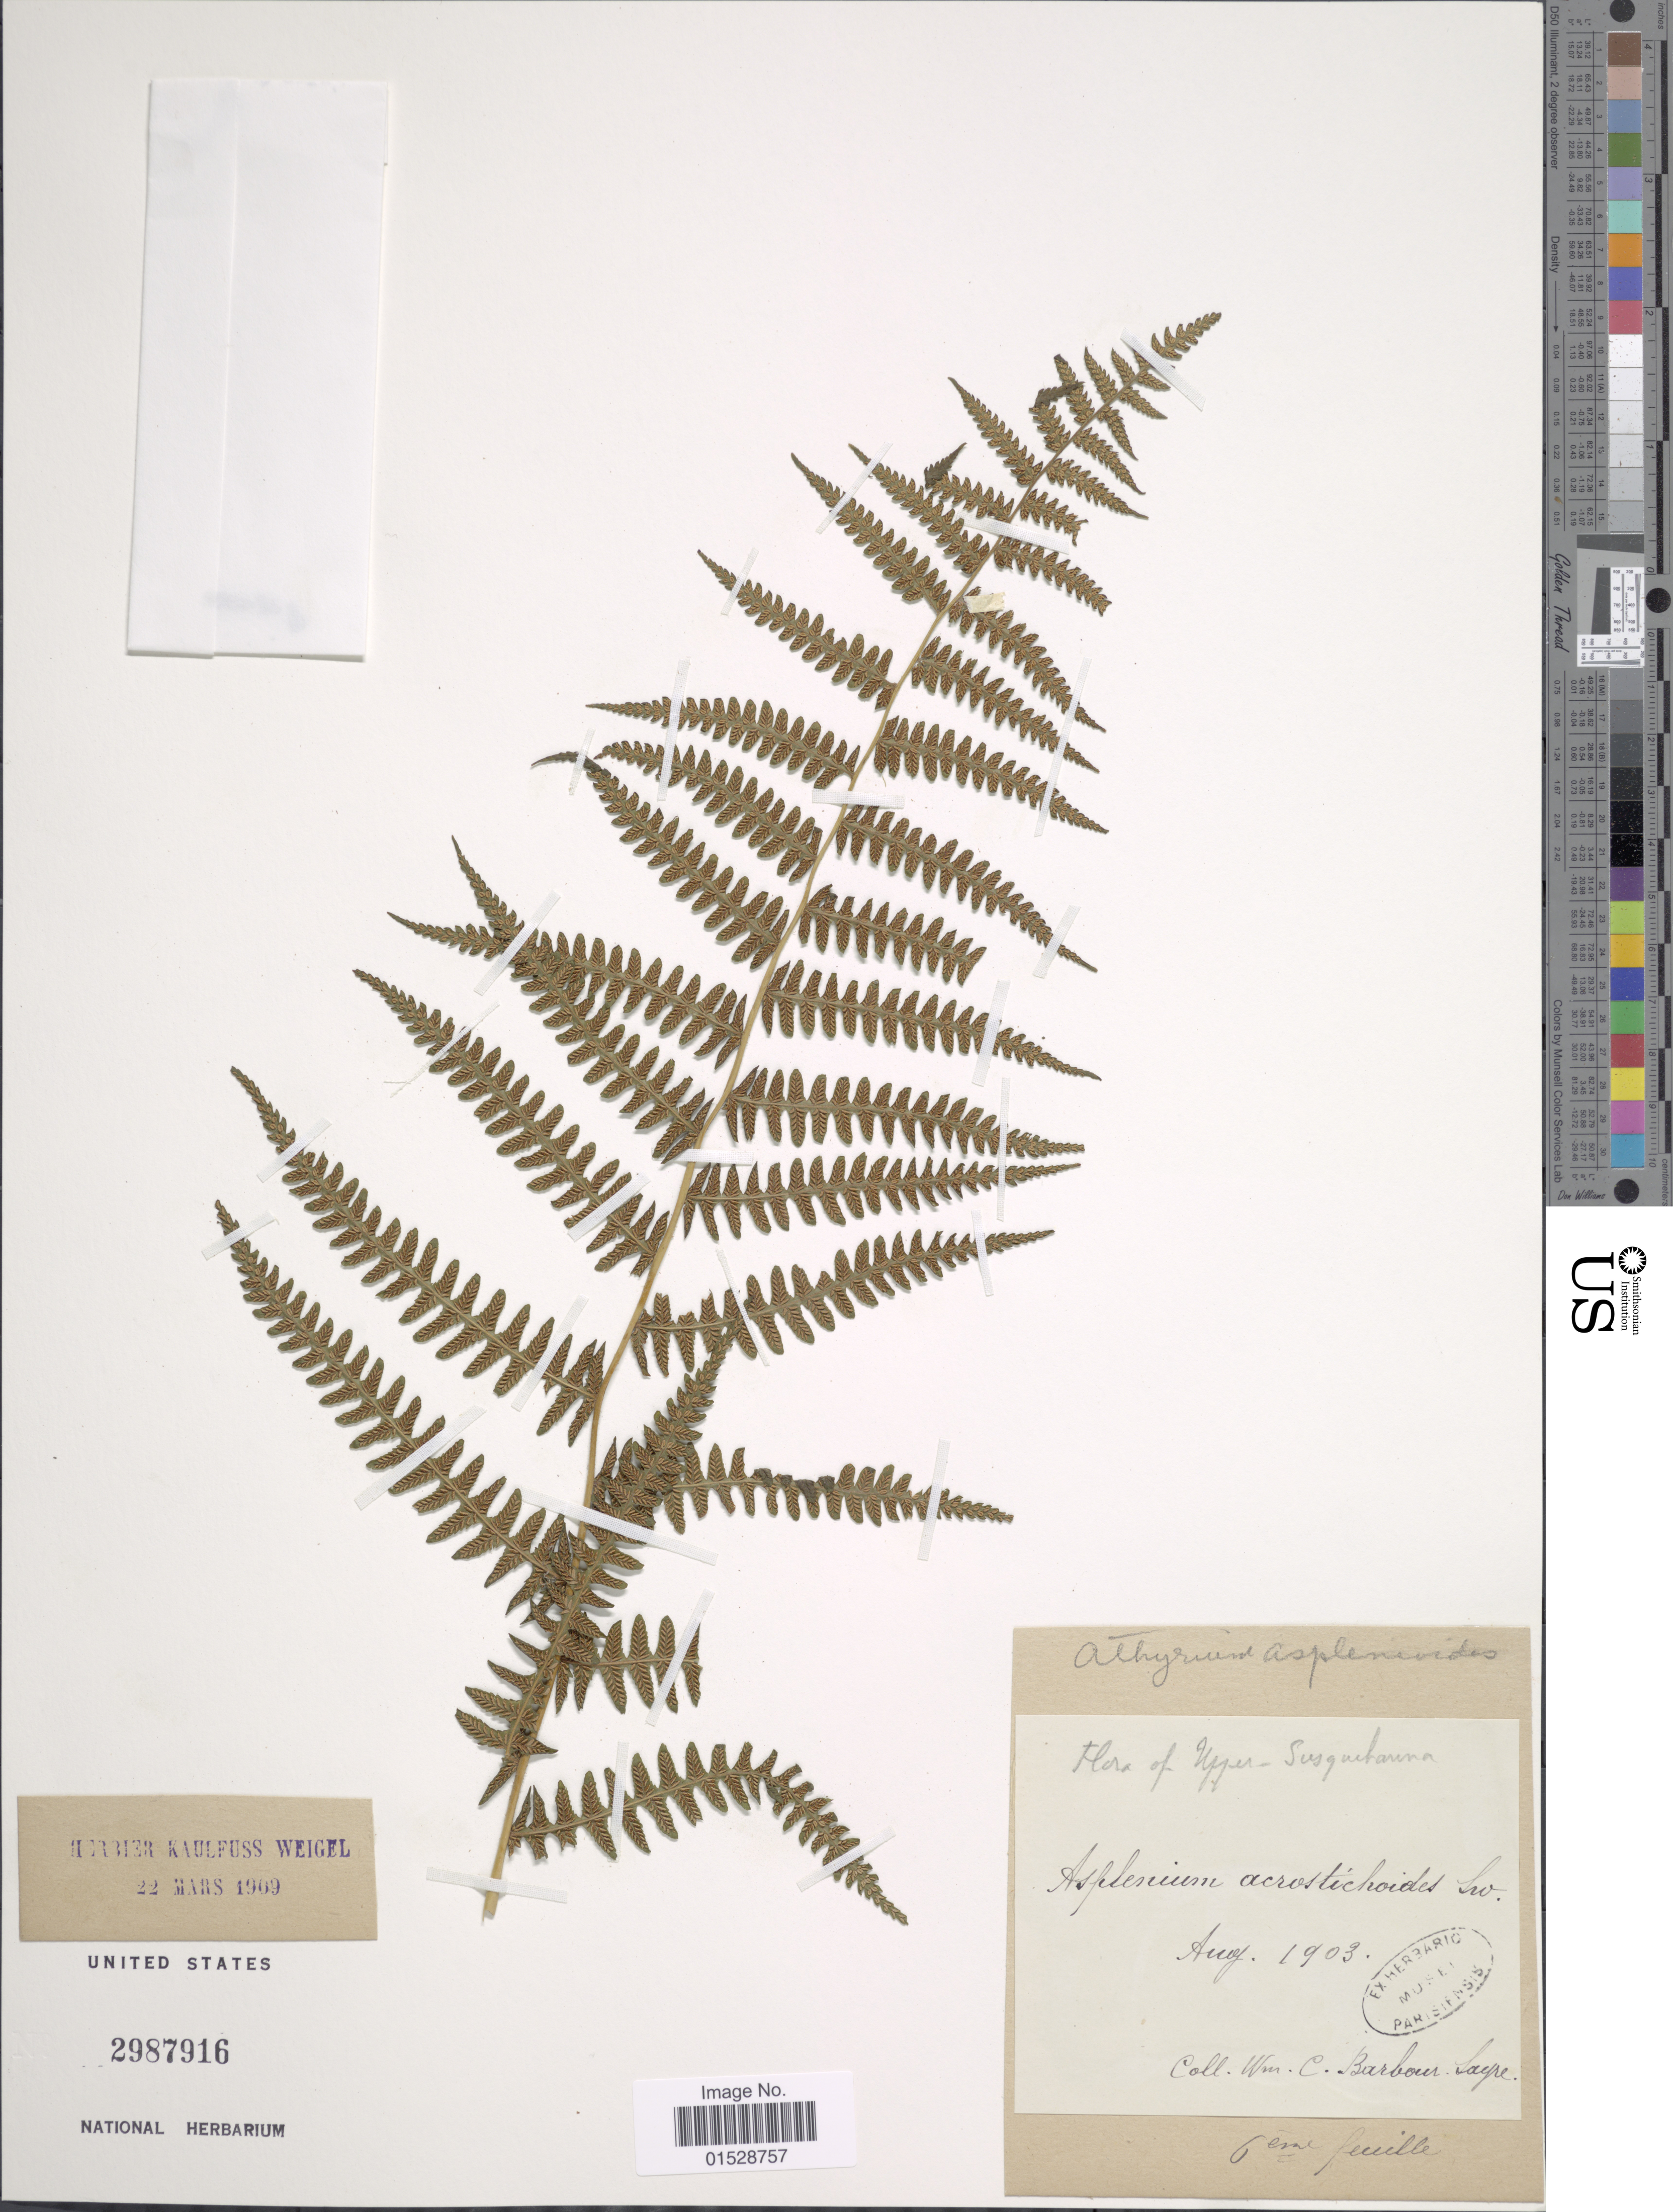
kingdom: Plantae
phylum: Tracheophyta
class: Polypodiopsida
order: Polypodiales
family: Athyriaceae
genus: Deparia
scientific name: Deparia acrostichoides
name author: (Sw.) M. Kato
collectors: W. Barbour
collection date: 1903-08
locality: Upper- Susgucharina [interpreted]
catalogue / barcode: US 2987916